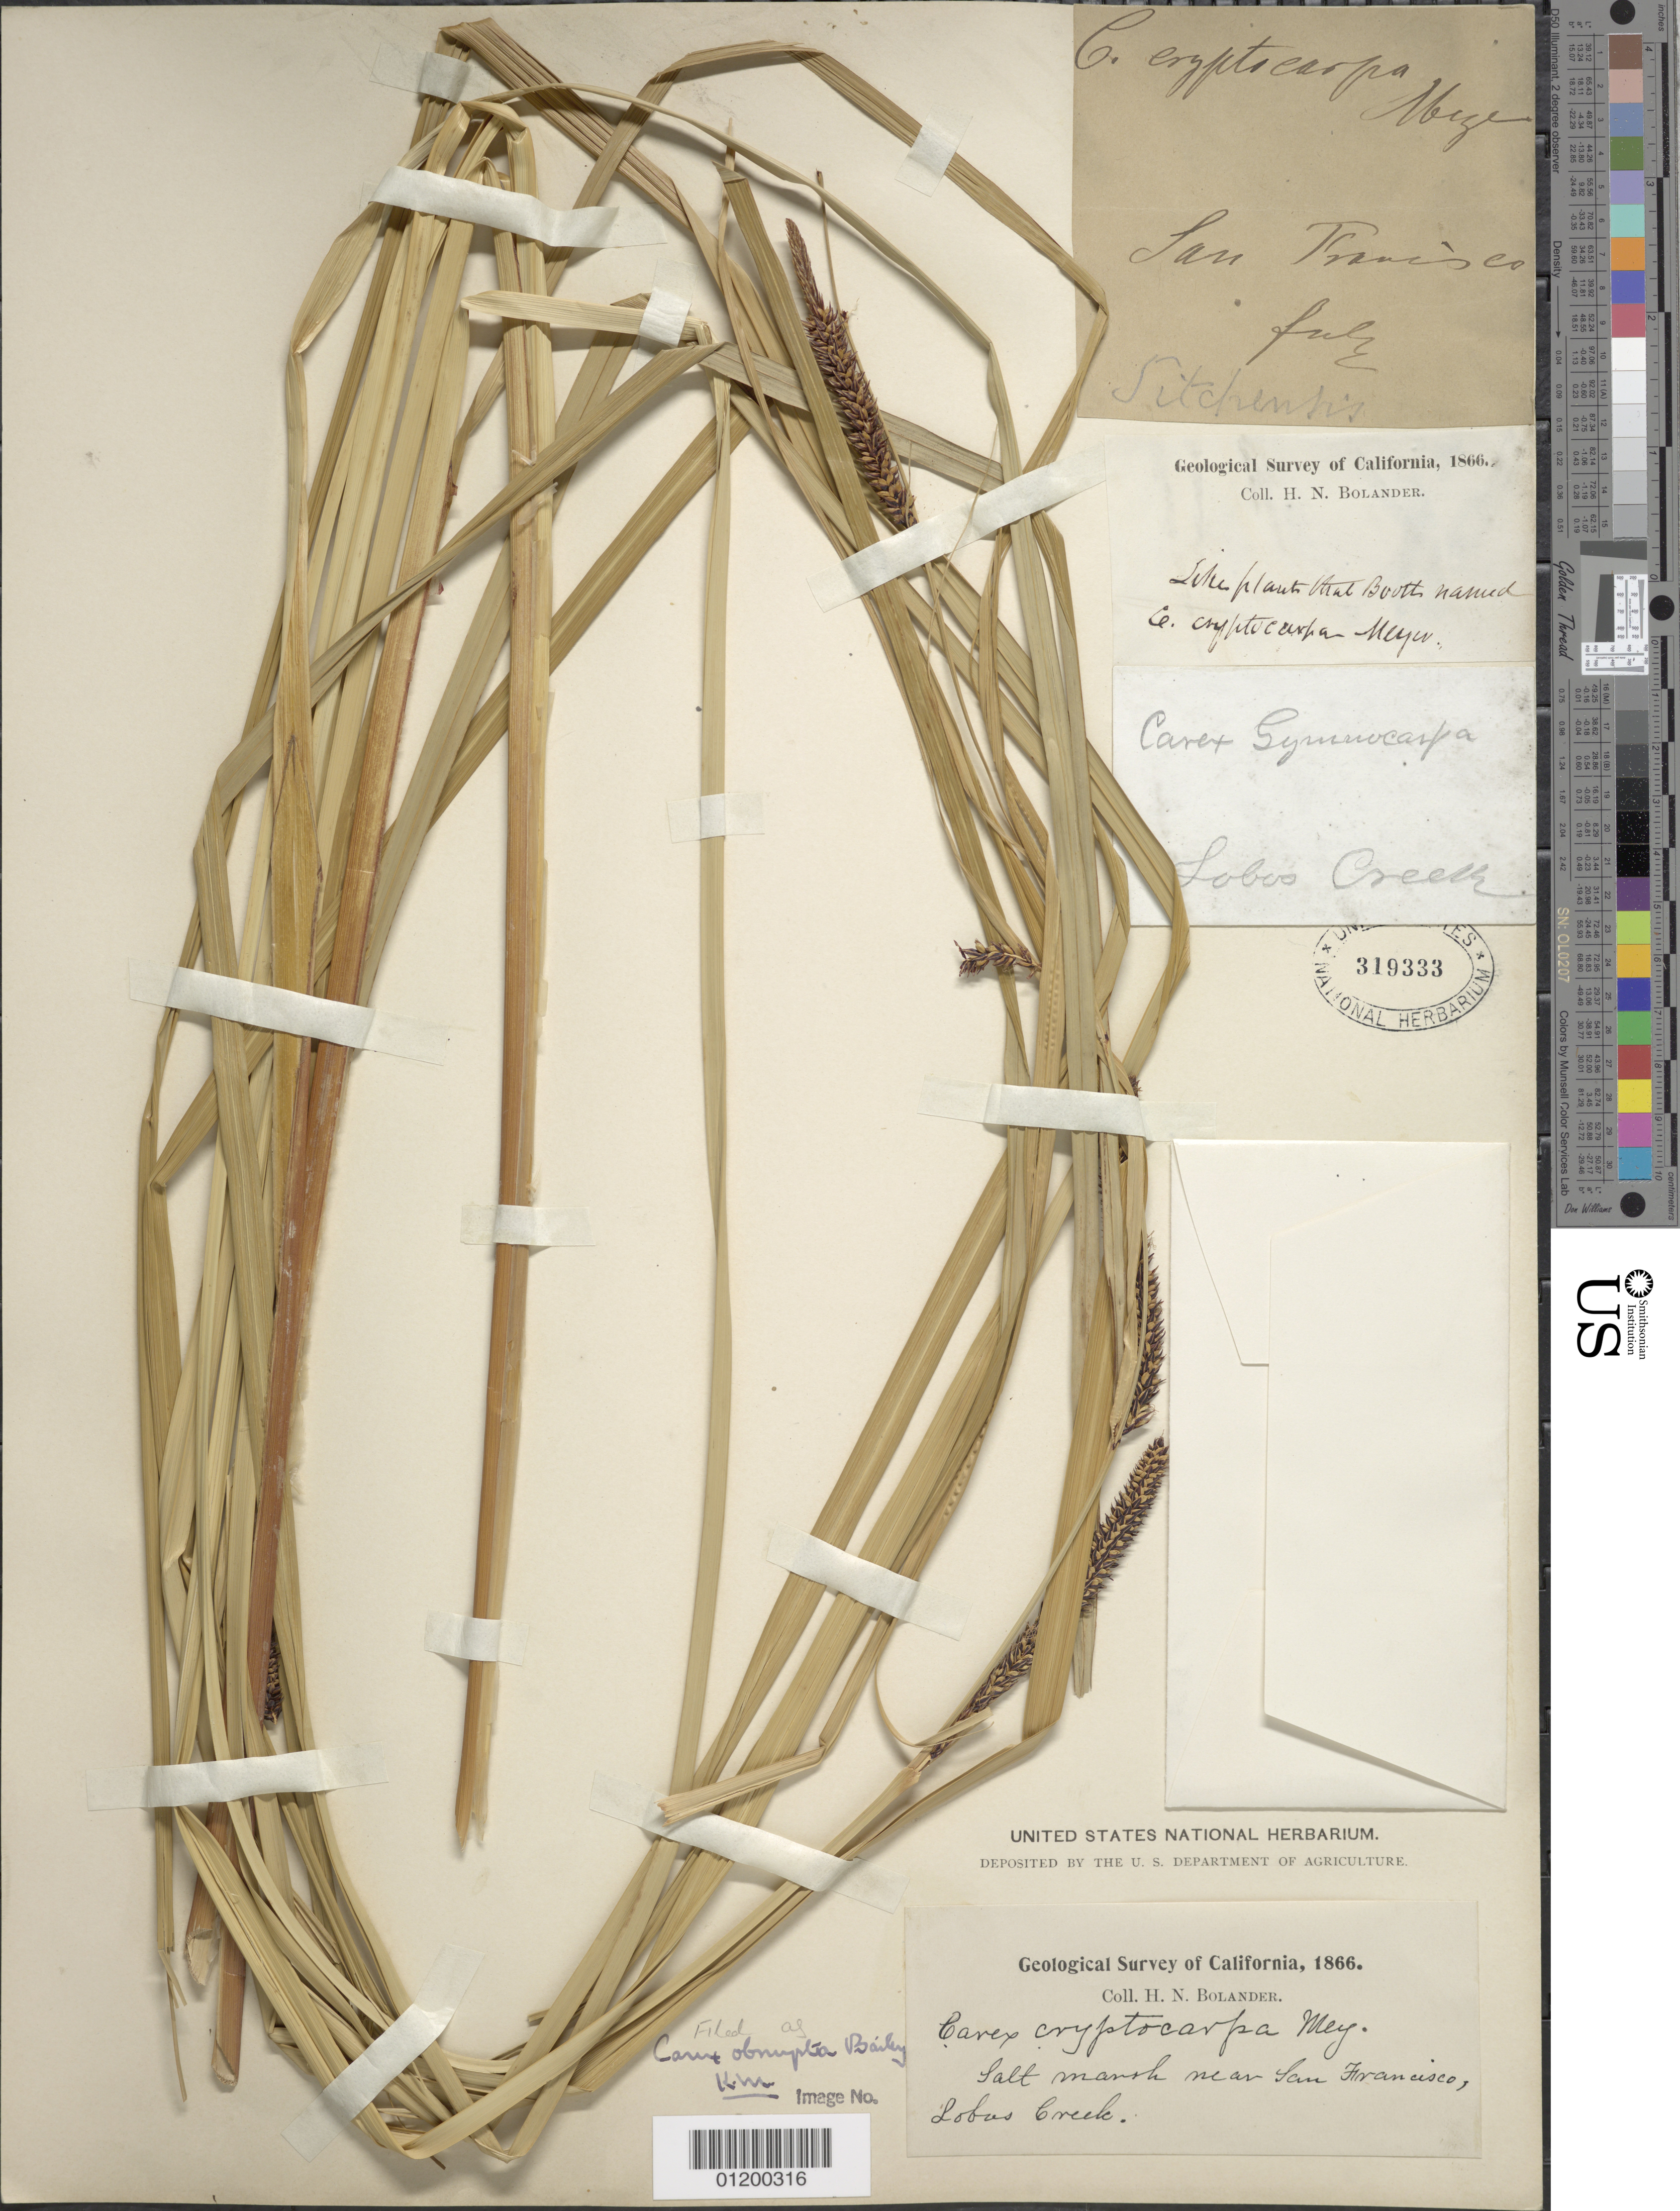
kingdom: Plantae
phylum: Tracheophyta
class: Liliopsida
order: Poales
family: Cyperaceae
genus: Carex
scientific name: Carex obnupta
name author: L.H. Bailey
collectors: H. Bolander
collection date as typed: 1866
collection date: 1866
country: United States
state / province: California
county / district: San Francisco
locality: San Francisco Bay.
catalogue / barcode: US 319333